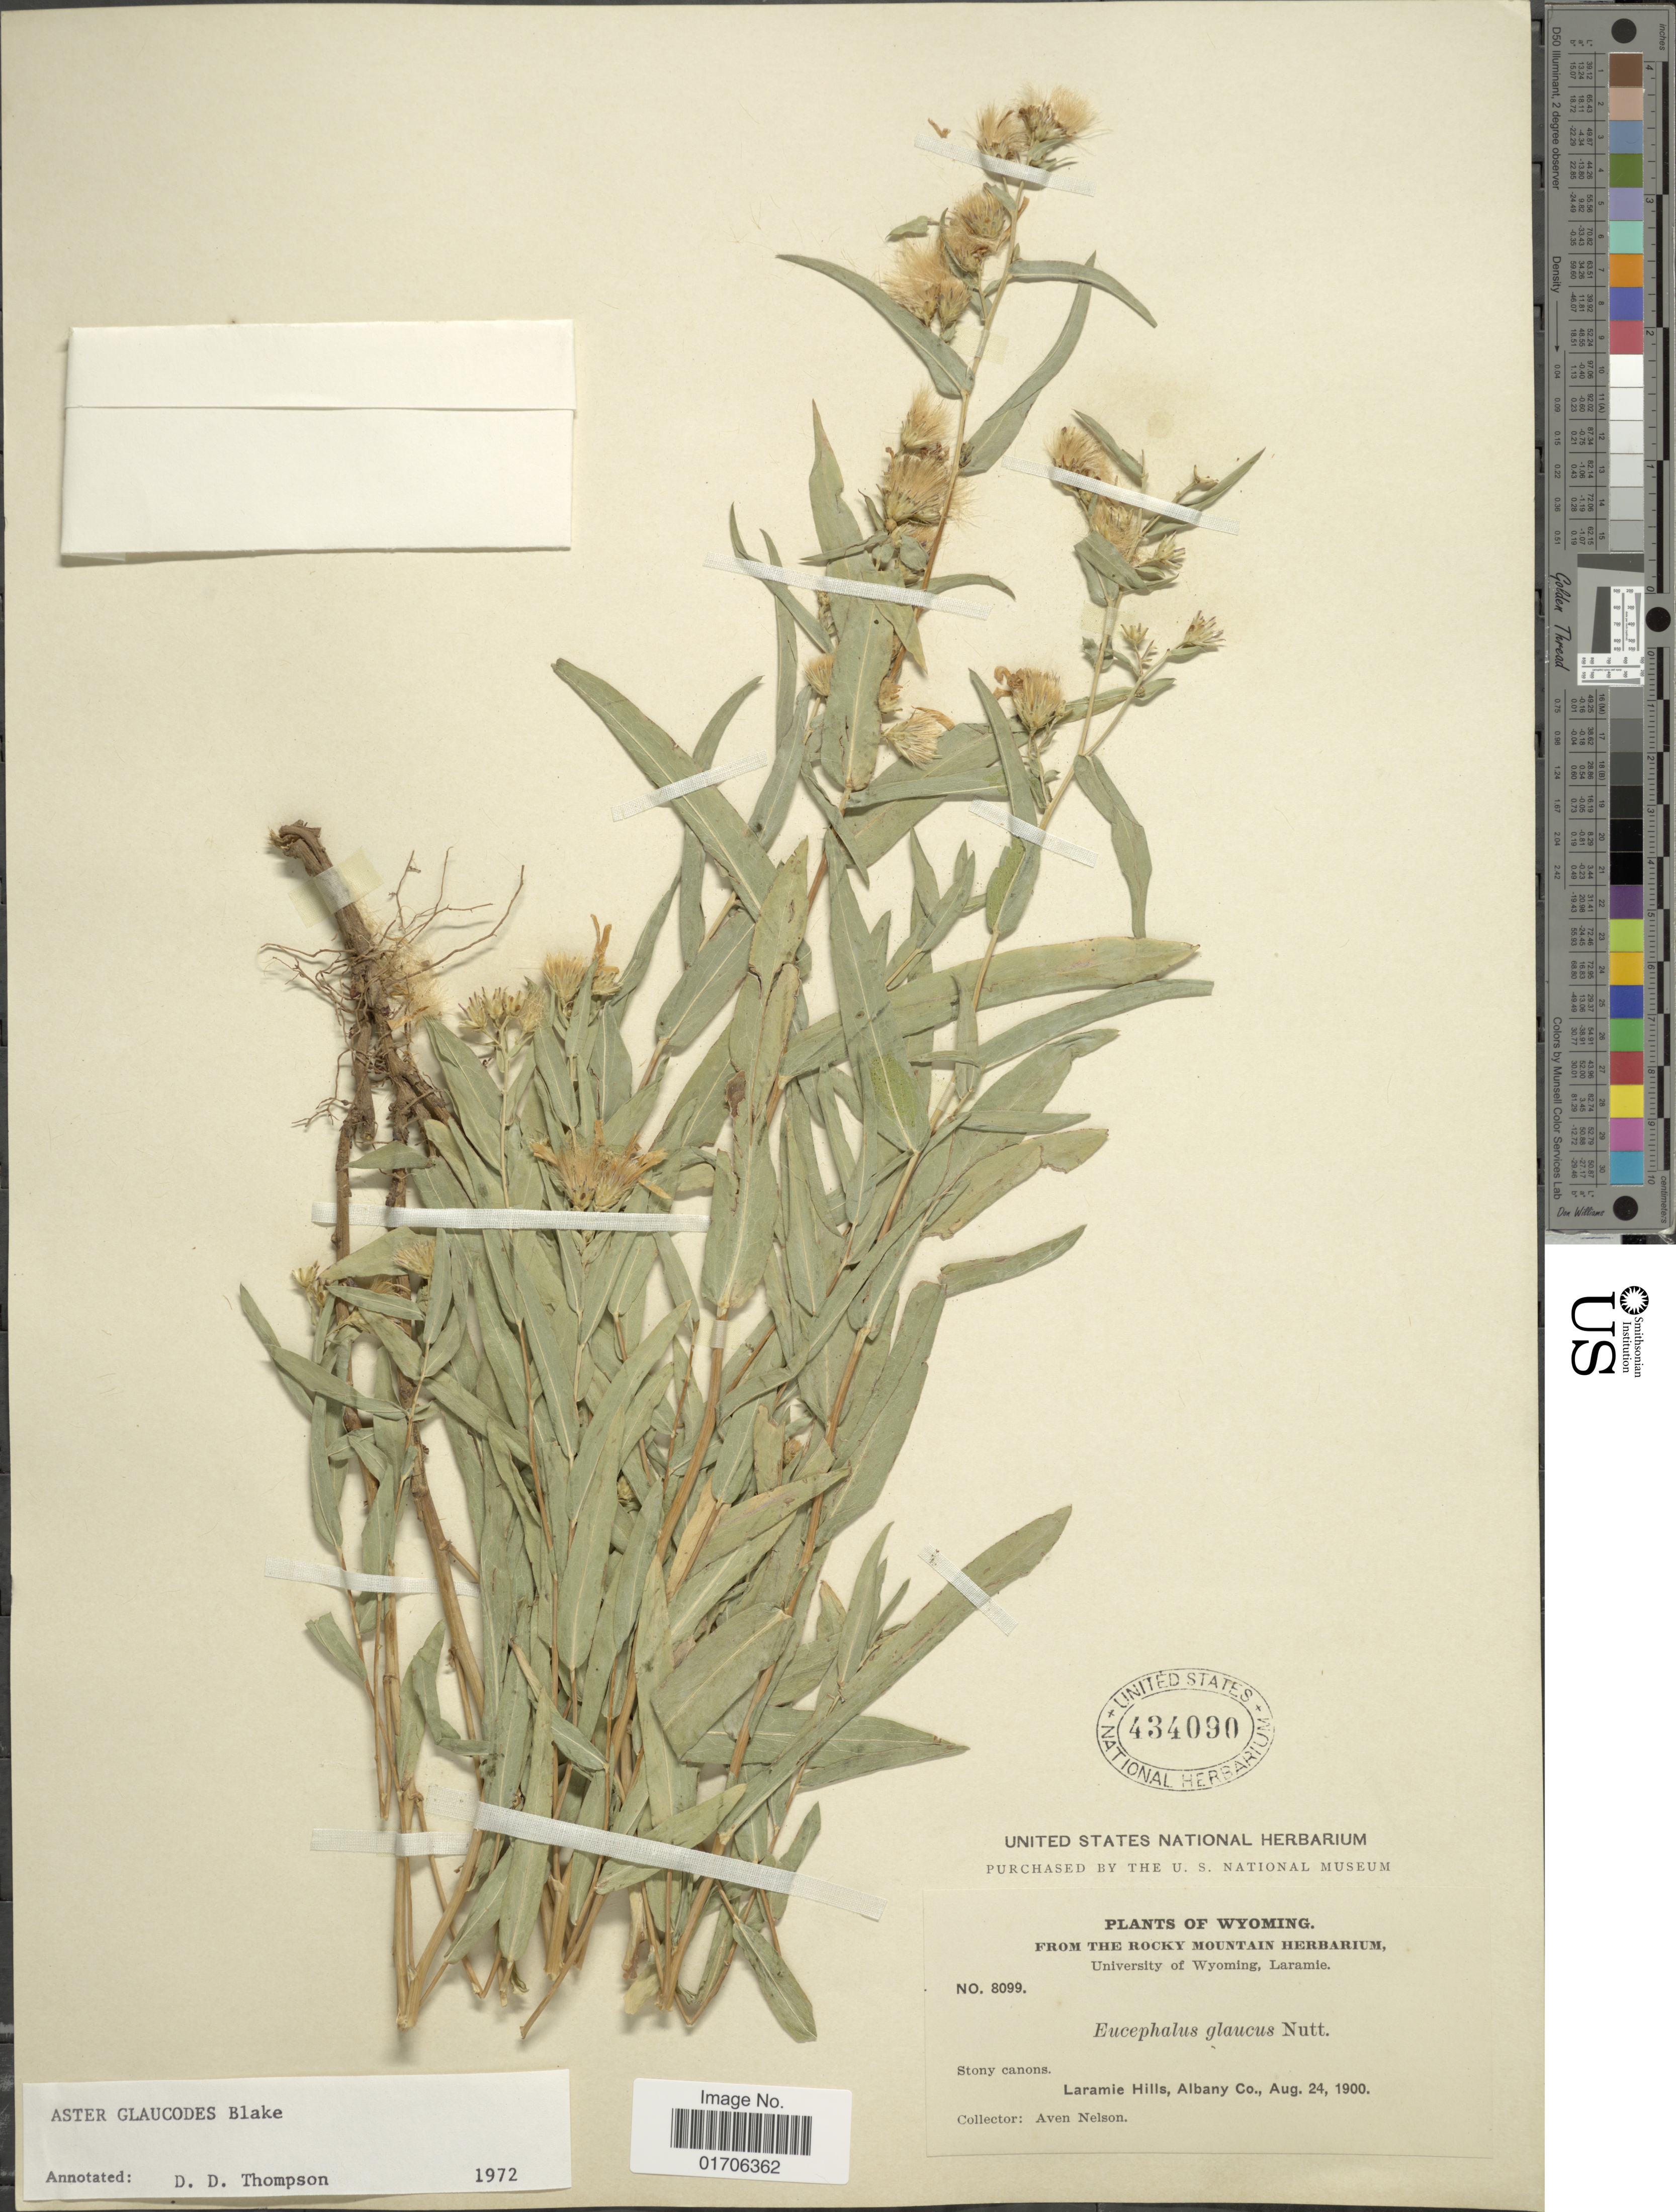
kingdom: Plantae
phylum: Tracheophyta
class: Magnoliopsida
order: Asterales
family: Asteraceae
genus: Eurybia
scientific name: Eurybia glauca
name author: (Nutt.) G.L. Nesom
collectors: A. Nelson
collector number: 8099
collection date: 1900-08-24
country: United States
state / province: Wyoming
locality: Wyoming. Stony canons. Laramie Hills, Albany Co.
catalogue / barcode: US 434090